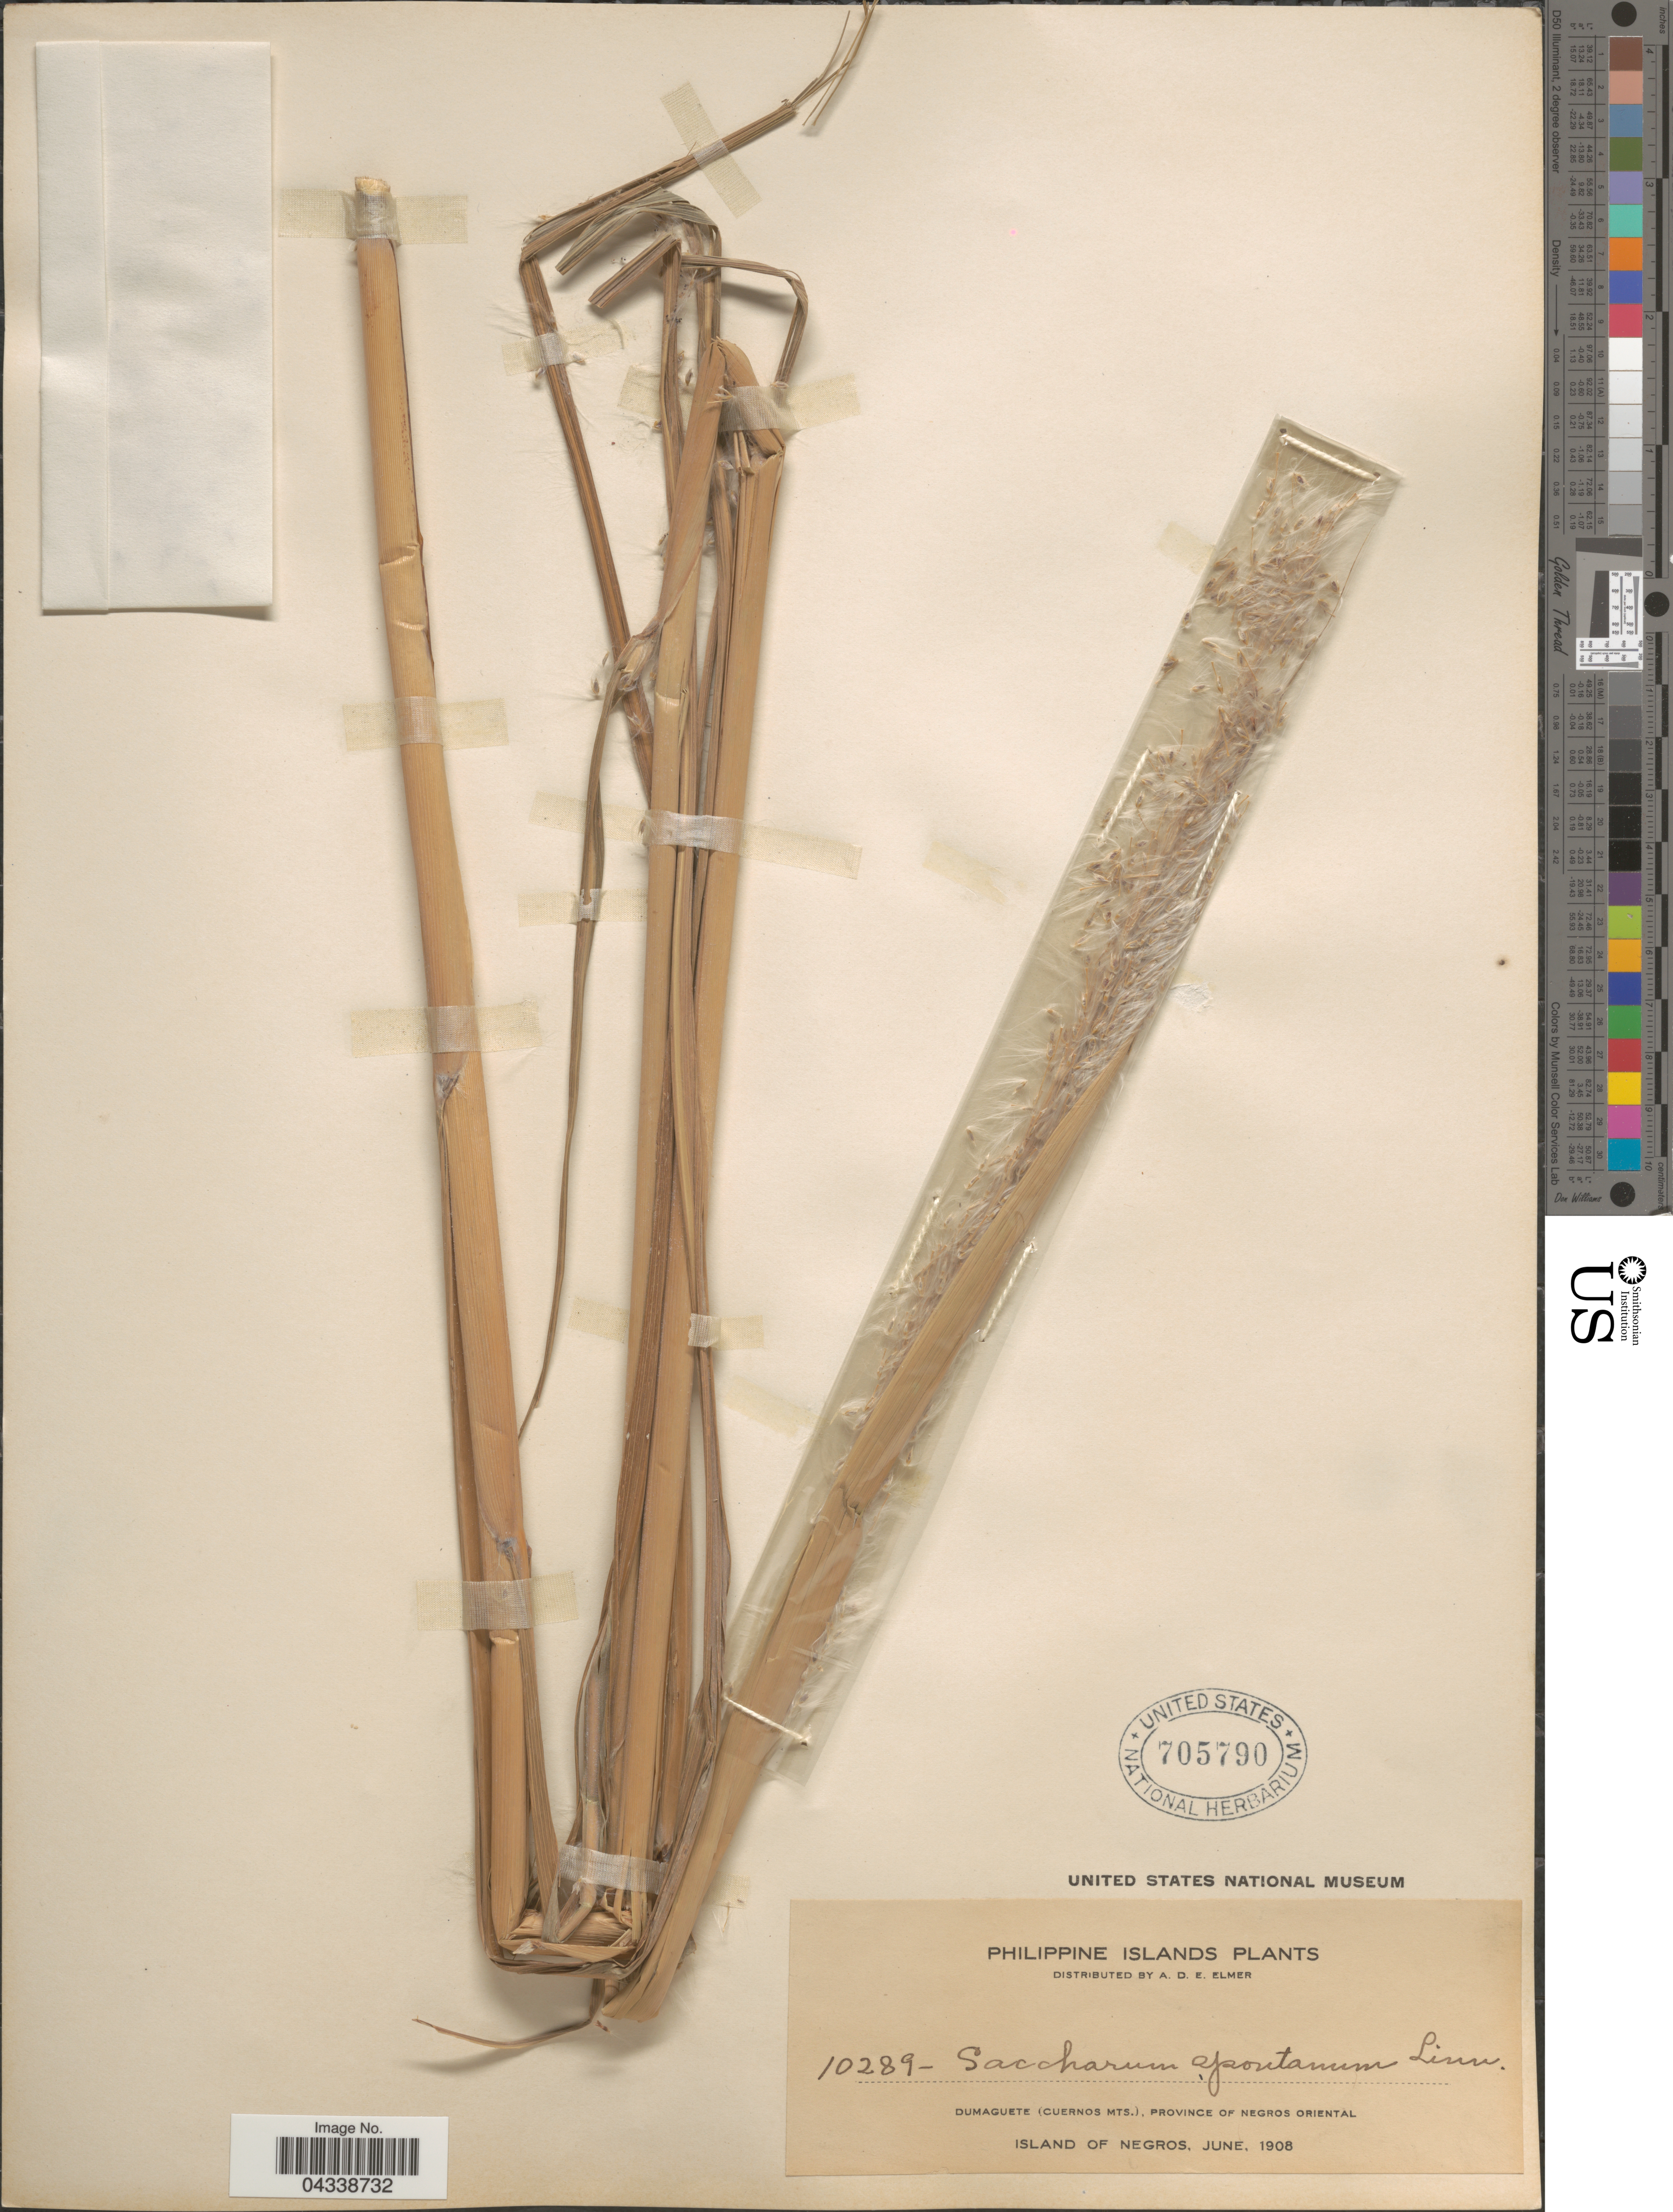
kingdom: Plantae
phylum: Tracheophyta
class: Liliopsida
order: Poales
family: Poaceae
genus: Saccharum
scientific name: Saccharum spontaneum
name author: L.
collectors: A. D. E. Elmer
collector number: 10289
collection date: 1908-06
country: Philippines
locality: Philippine Islands. Dumaguete (Cuernos Mts.), Province of Negros Oriental. Island of Negros.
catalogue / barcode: US 705790